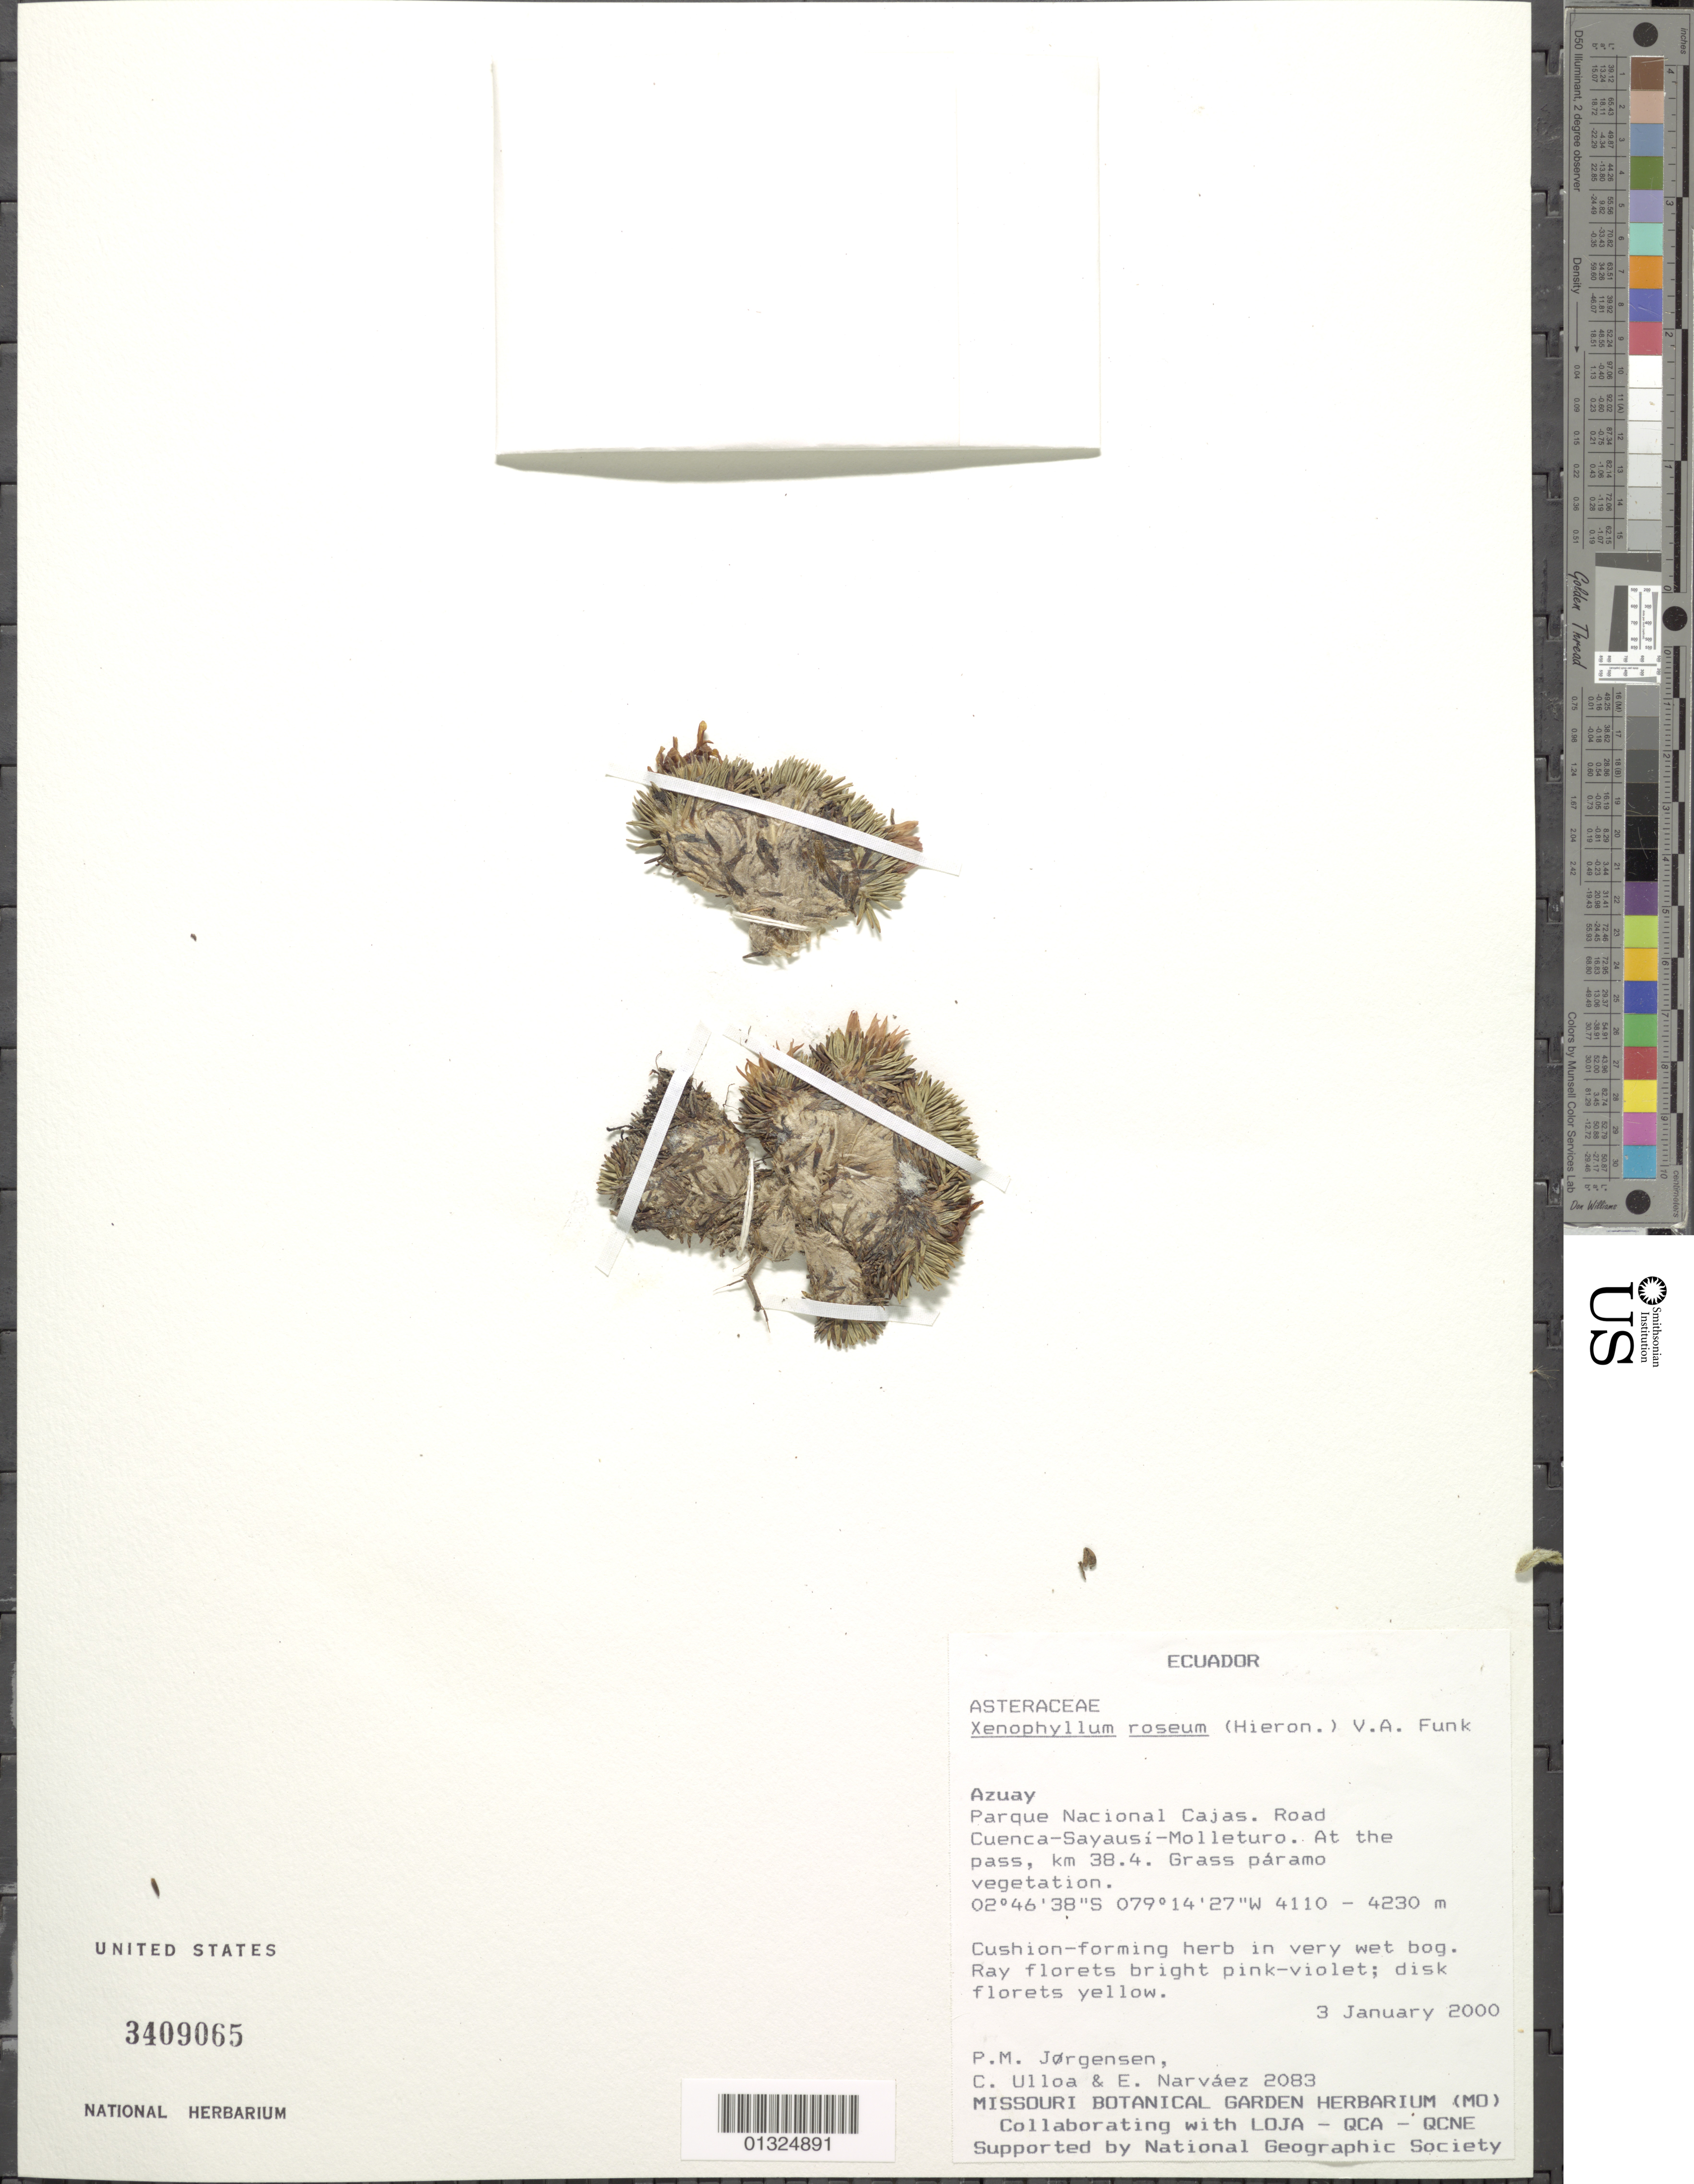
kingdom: Plantae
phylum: Tracheophyta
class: Magnoliopsida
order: Asterales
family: Asteraceae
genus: Xenophyllum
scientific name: Xenophyllum roseum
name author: (Hieron.) V.A. Funk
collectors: P. M. Jørgensen, C. Ulloa & E. Narváez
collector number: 2083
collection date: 2000-01-03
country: Ecuador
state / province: Azuay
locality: Parque Nacional Cajas. Road Cuenca-Sayausi-Molletura, At the pass, km 38.4.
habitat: Grass paramo vegetation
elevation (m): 4110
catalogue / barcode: US 3409065